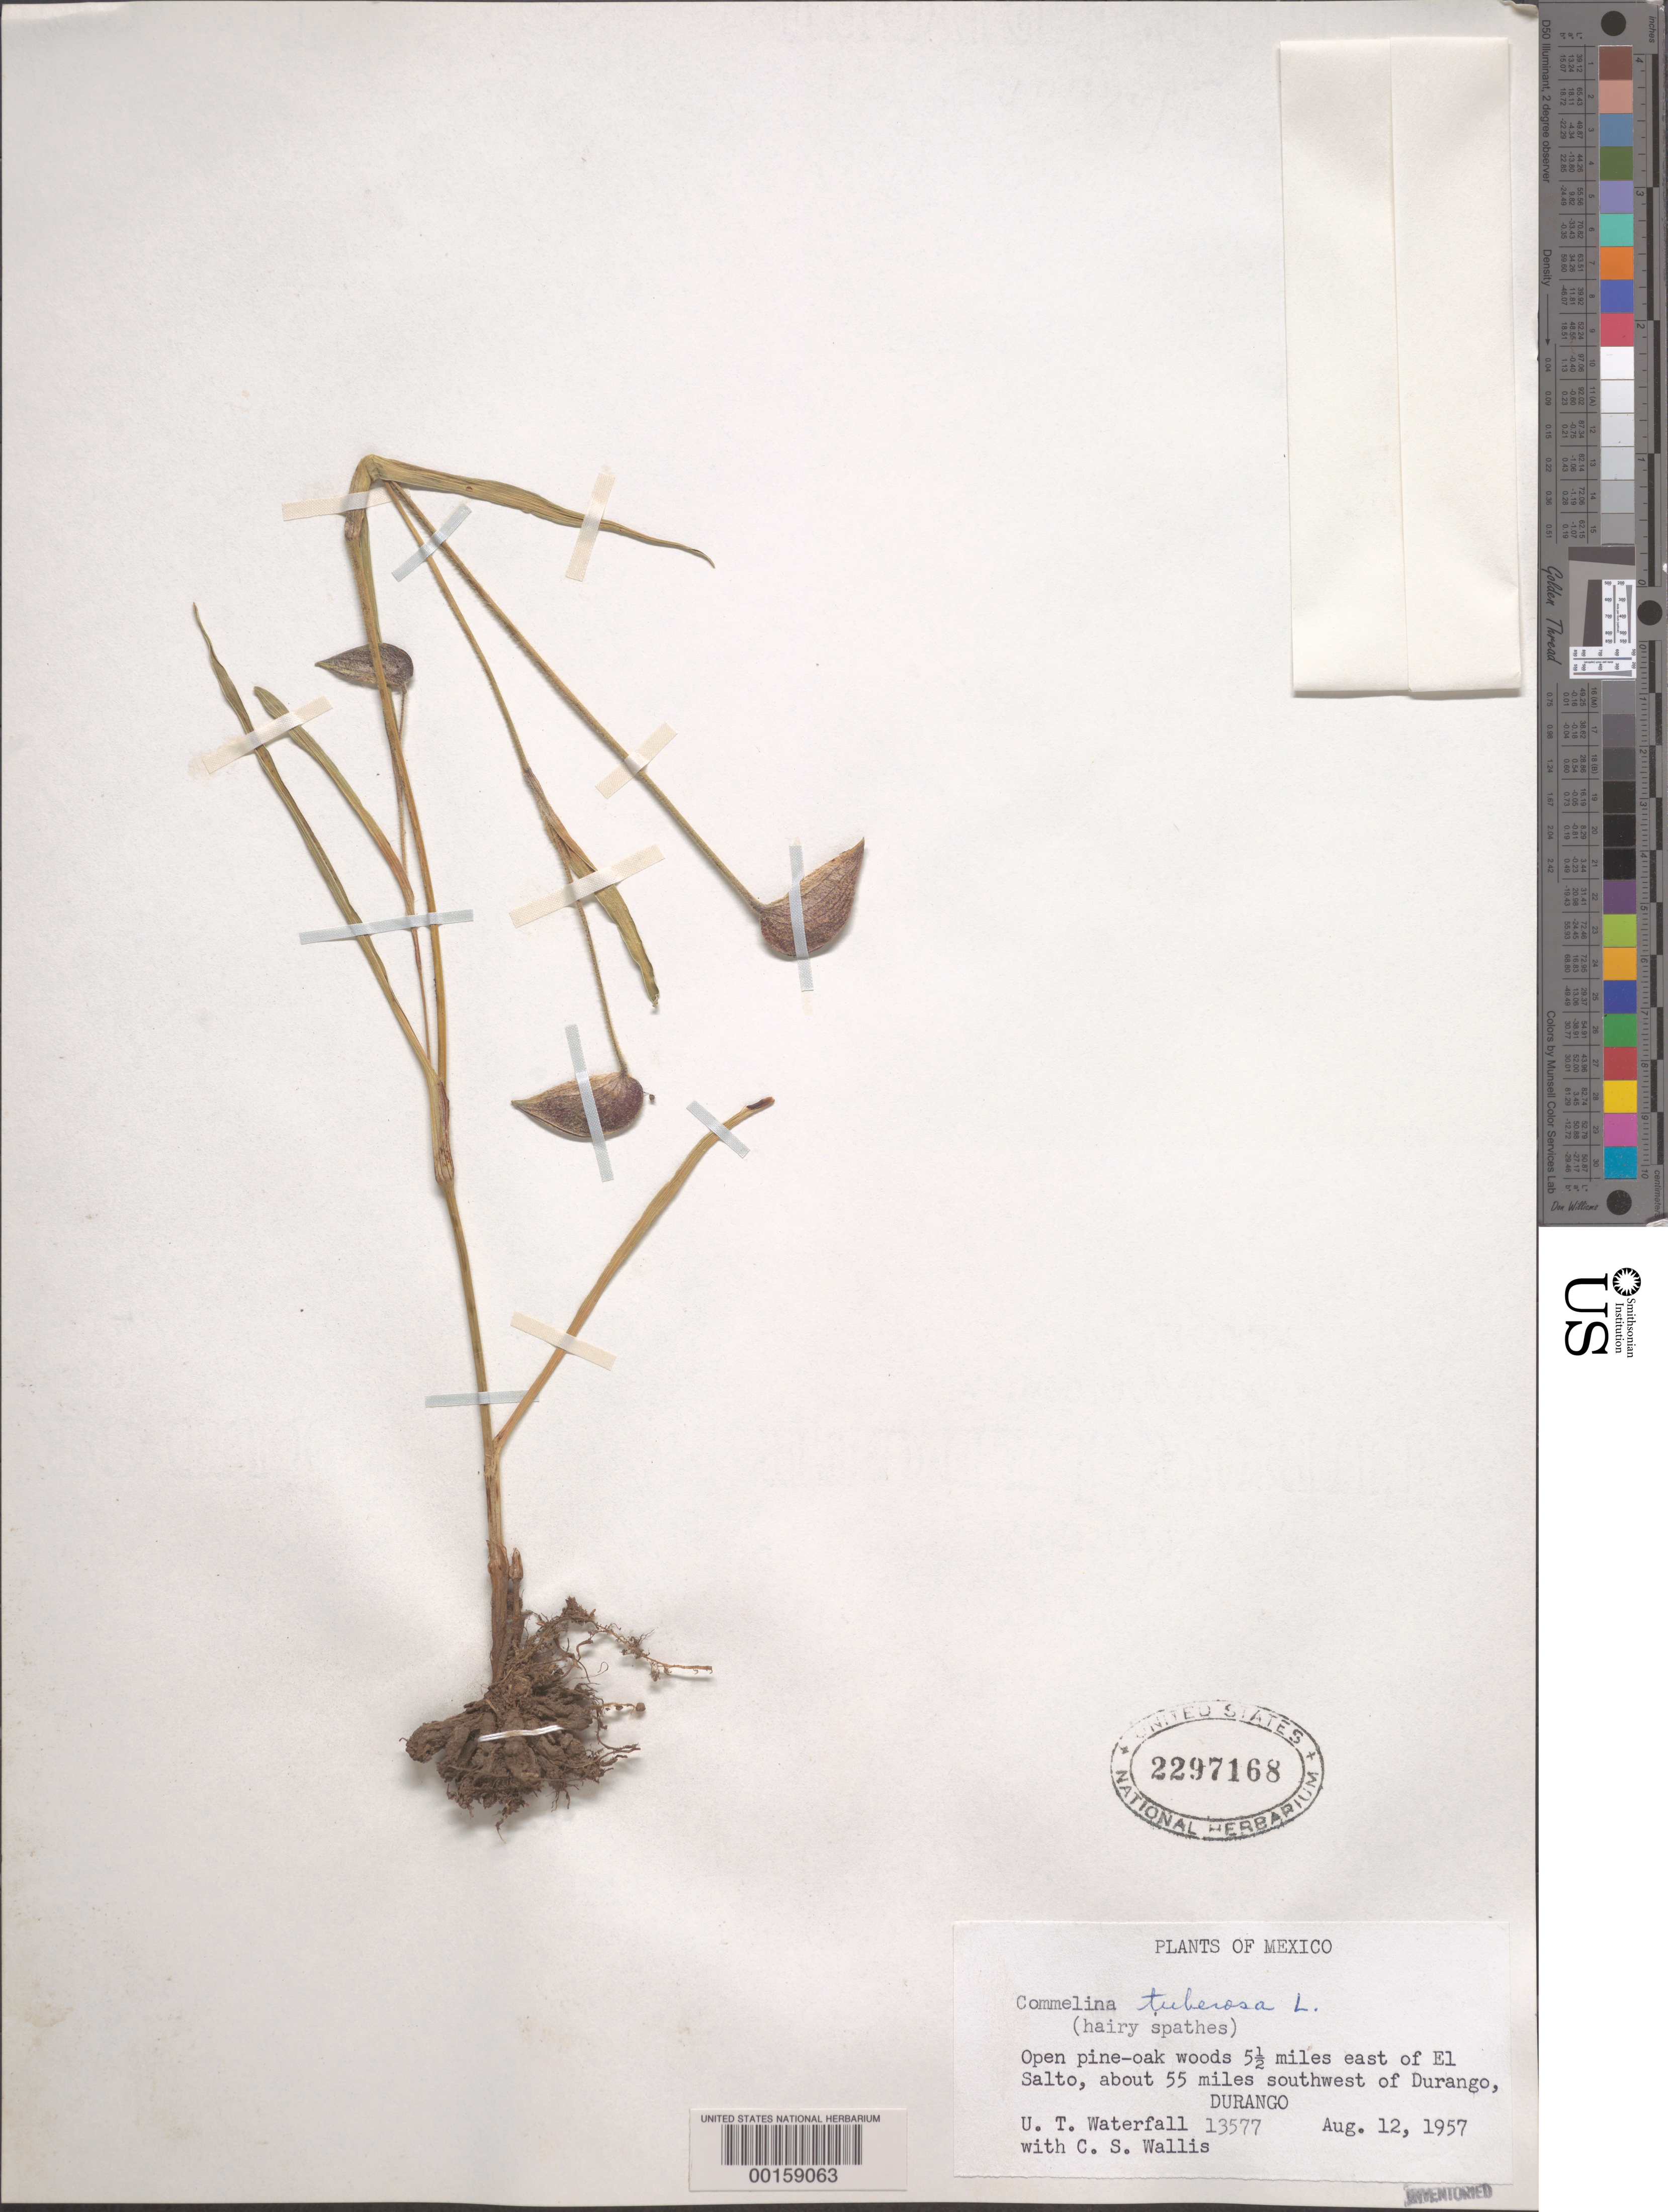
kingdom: Plantae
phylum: Tracheophyta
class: Liliopsida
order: Commelinales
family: Commelinaceae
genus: Commelina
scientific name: Commelina tuberosa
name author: L.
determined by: Faden, Robert B., (US), Smithsonian Institution - National Museum of Natural History (UNITED STATES)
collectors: U. T. Waterfall & C. S. Wallis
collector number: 13577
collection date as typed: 12 Aug 1957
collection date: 1957-08-12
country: Mexico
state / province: Durango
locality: E of El Salto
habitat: Open pine-oak woods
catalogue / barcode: US 2297168